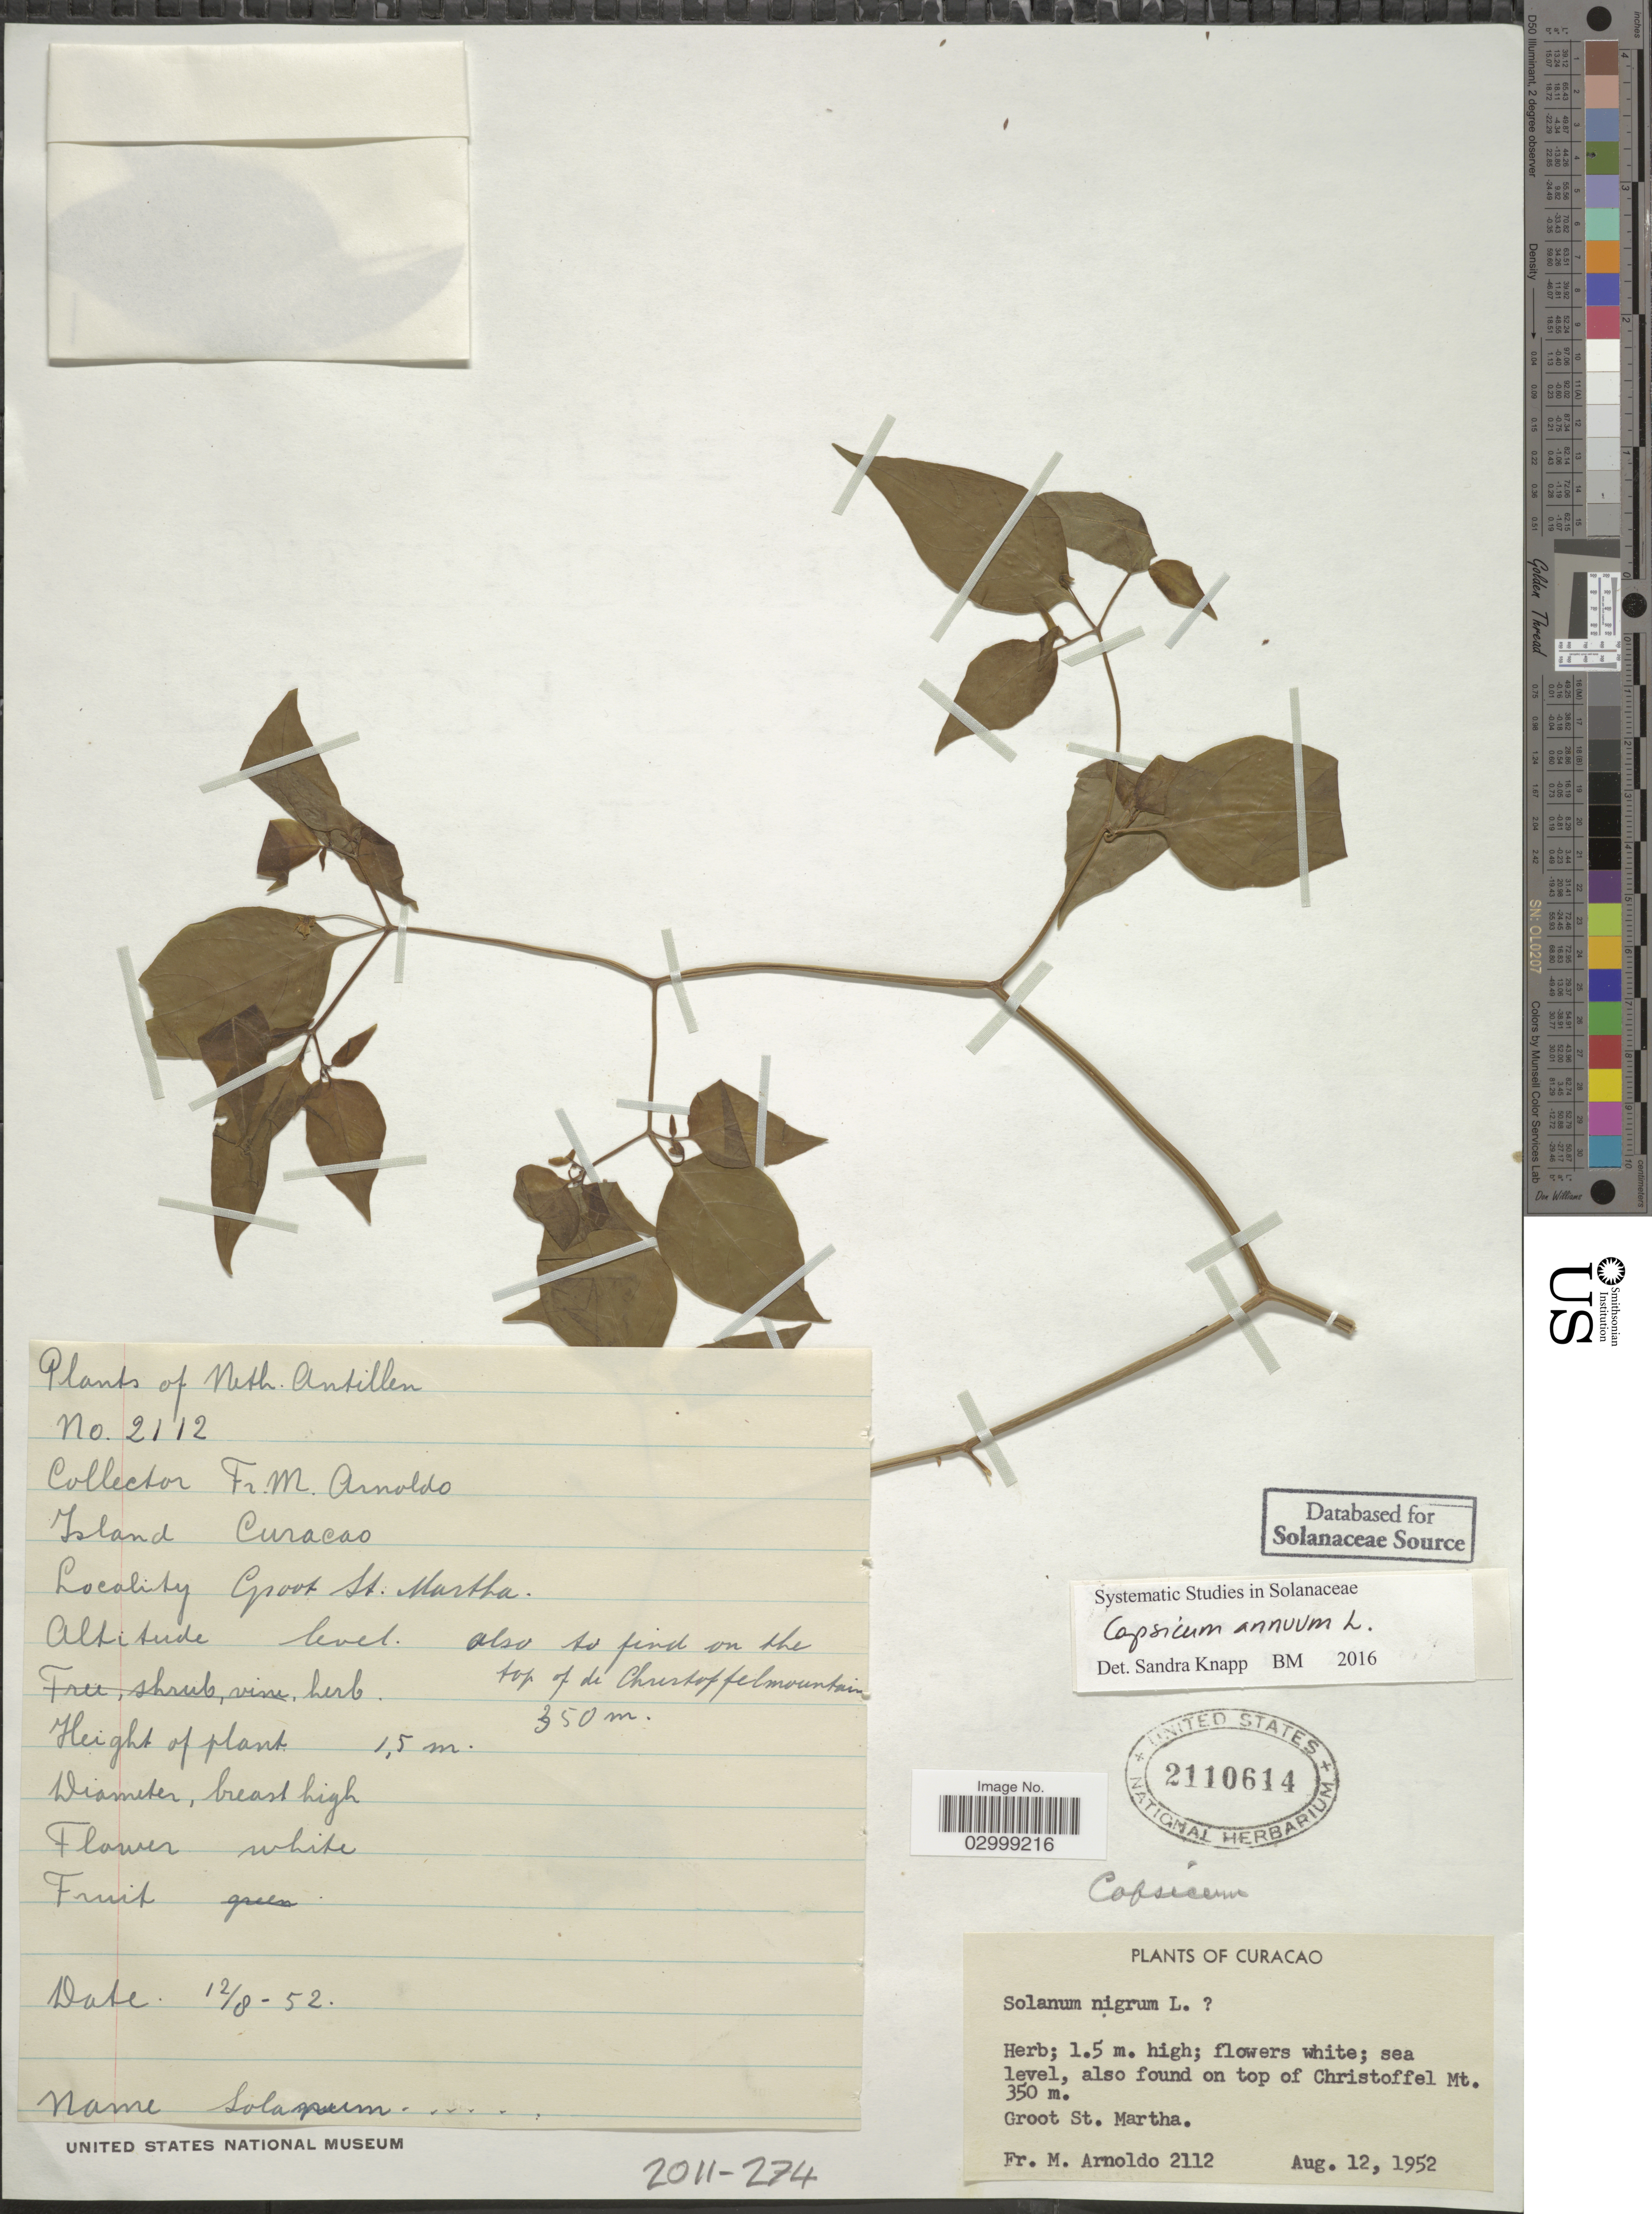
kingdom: Plantae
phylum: Tracheophyta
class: Magnoliopsida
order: Solanales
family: Solanaceae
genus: Capsicum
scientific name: Capsicum annuum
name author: L.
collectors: N. Arnoldo-Broeders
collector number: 2112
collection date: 1952-08-12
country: Netherlands Antilles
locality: Island Curacao, Groot St. Martha, also found on top of Christoffel Mt.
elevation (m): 350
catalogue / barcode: US 2110614